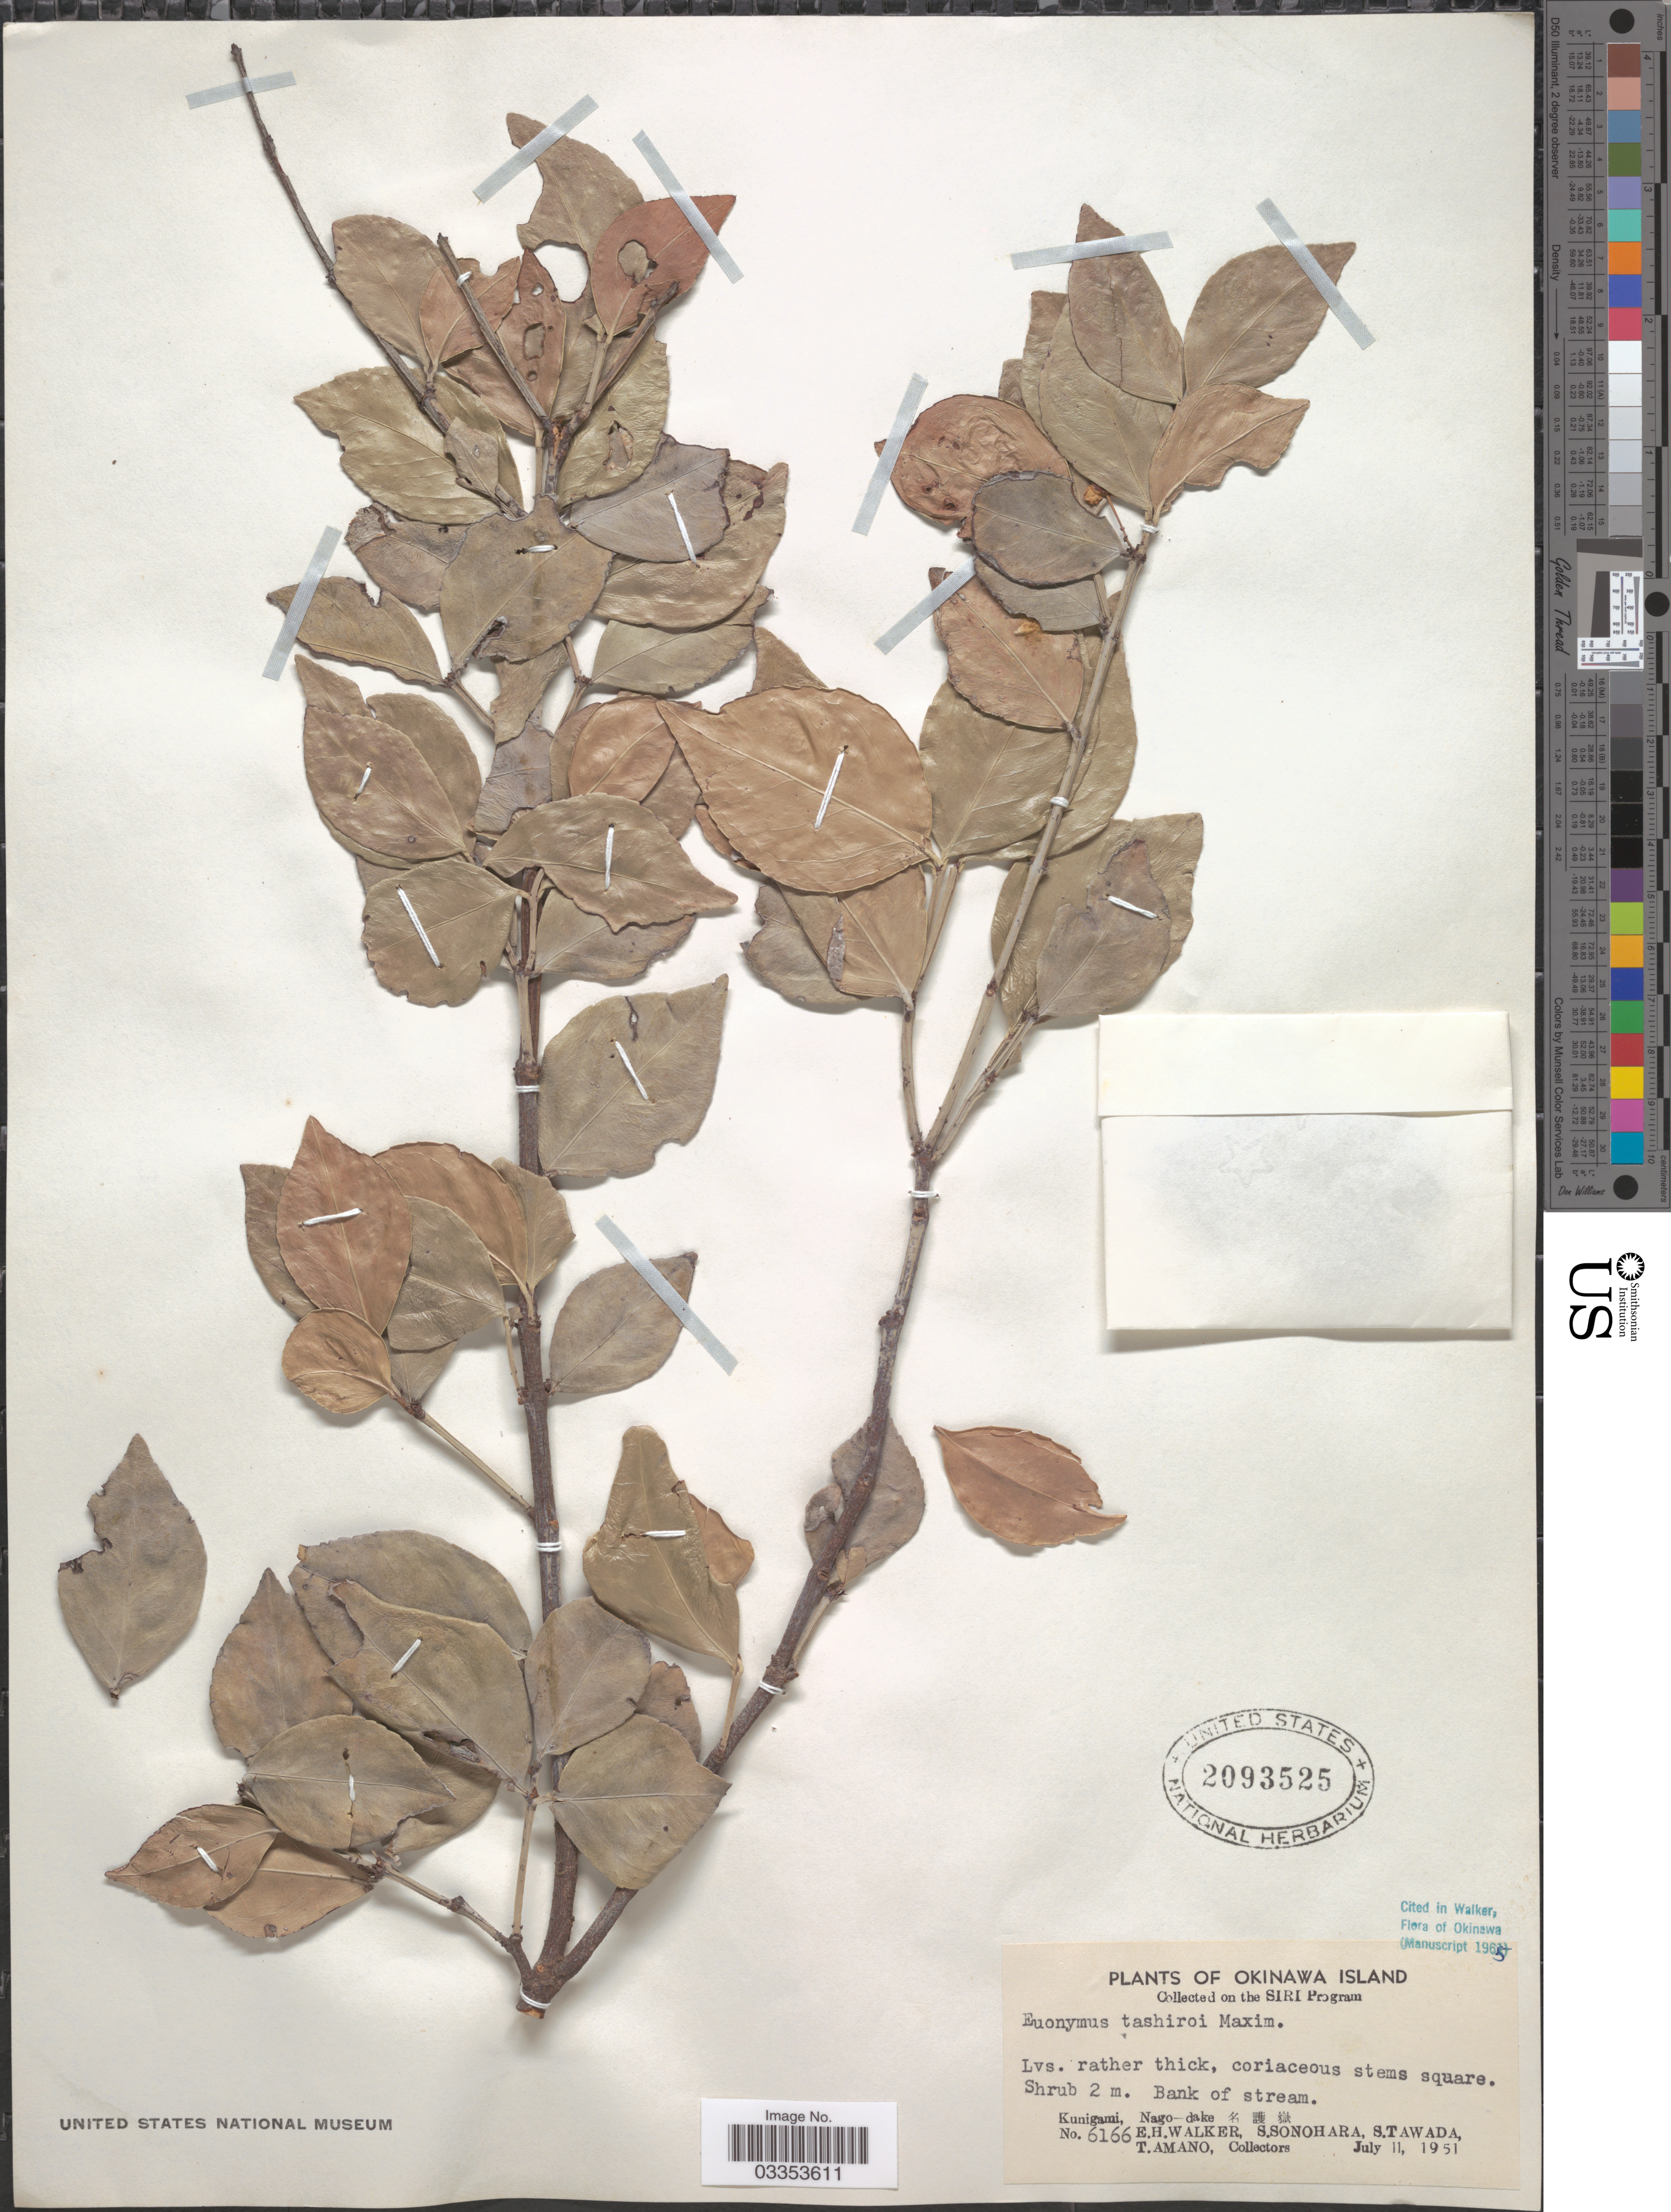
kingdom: Plantae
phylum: Tracheophyta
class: Magnoliopsida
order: Celastrales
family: Celastraceae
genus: Euonymus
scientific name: Euonymus tashiroi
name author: Maxim.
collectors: E. H. Walker, S. Sonohara, S. Tawada & T. Amano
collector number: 6166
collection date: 1951-07-11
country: Japan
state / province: Okinawa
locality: Okinawa Island. Kunigami, Nago-dake X.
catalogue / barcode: US 2093525